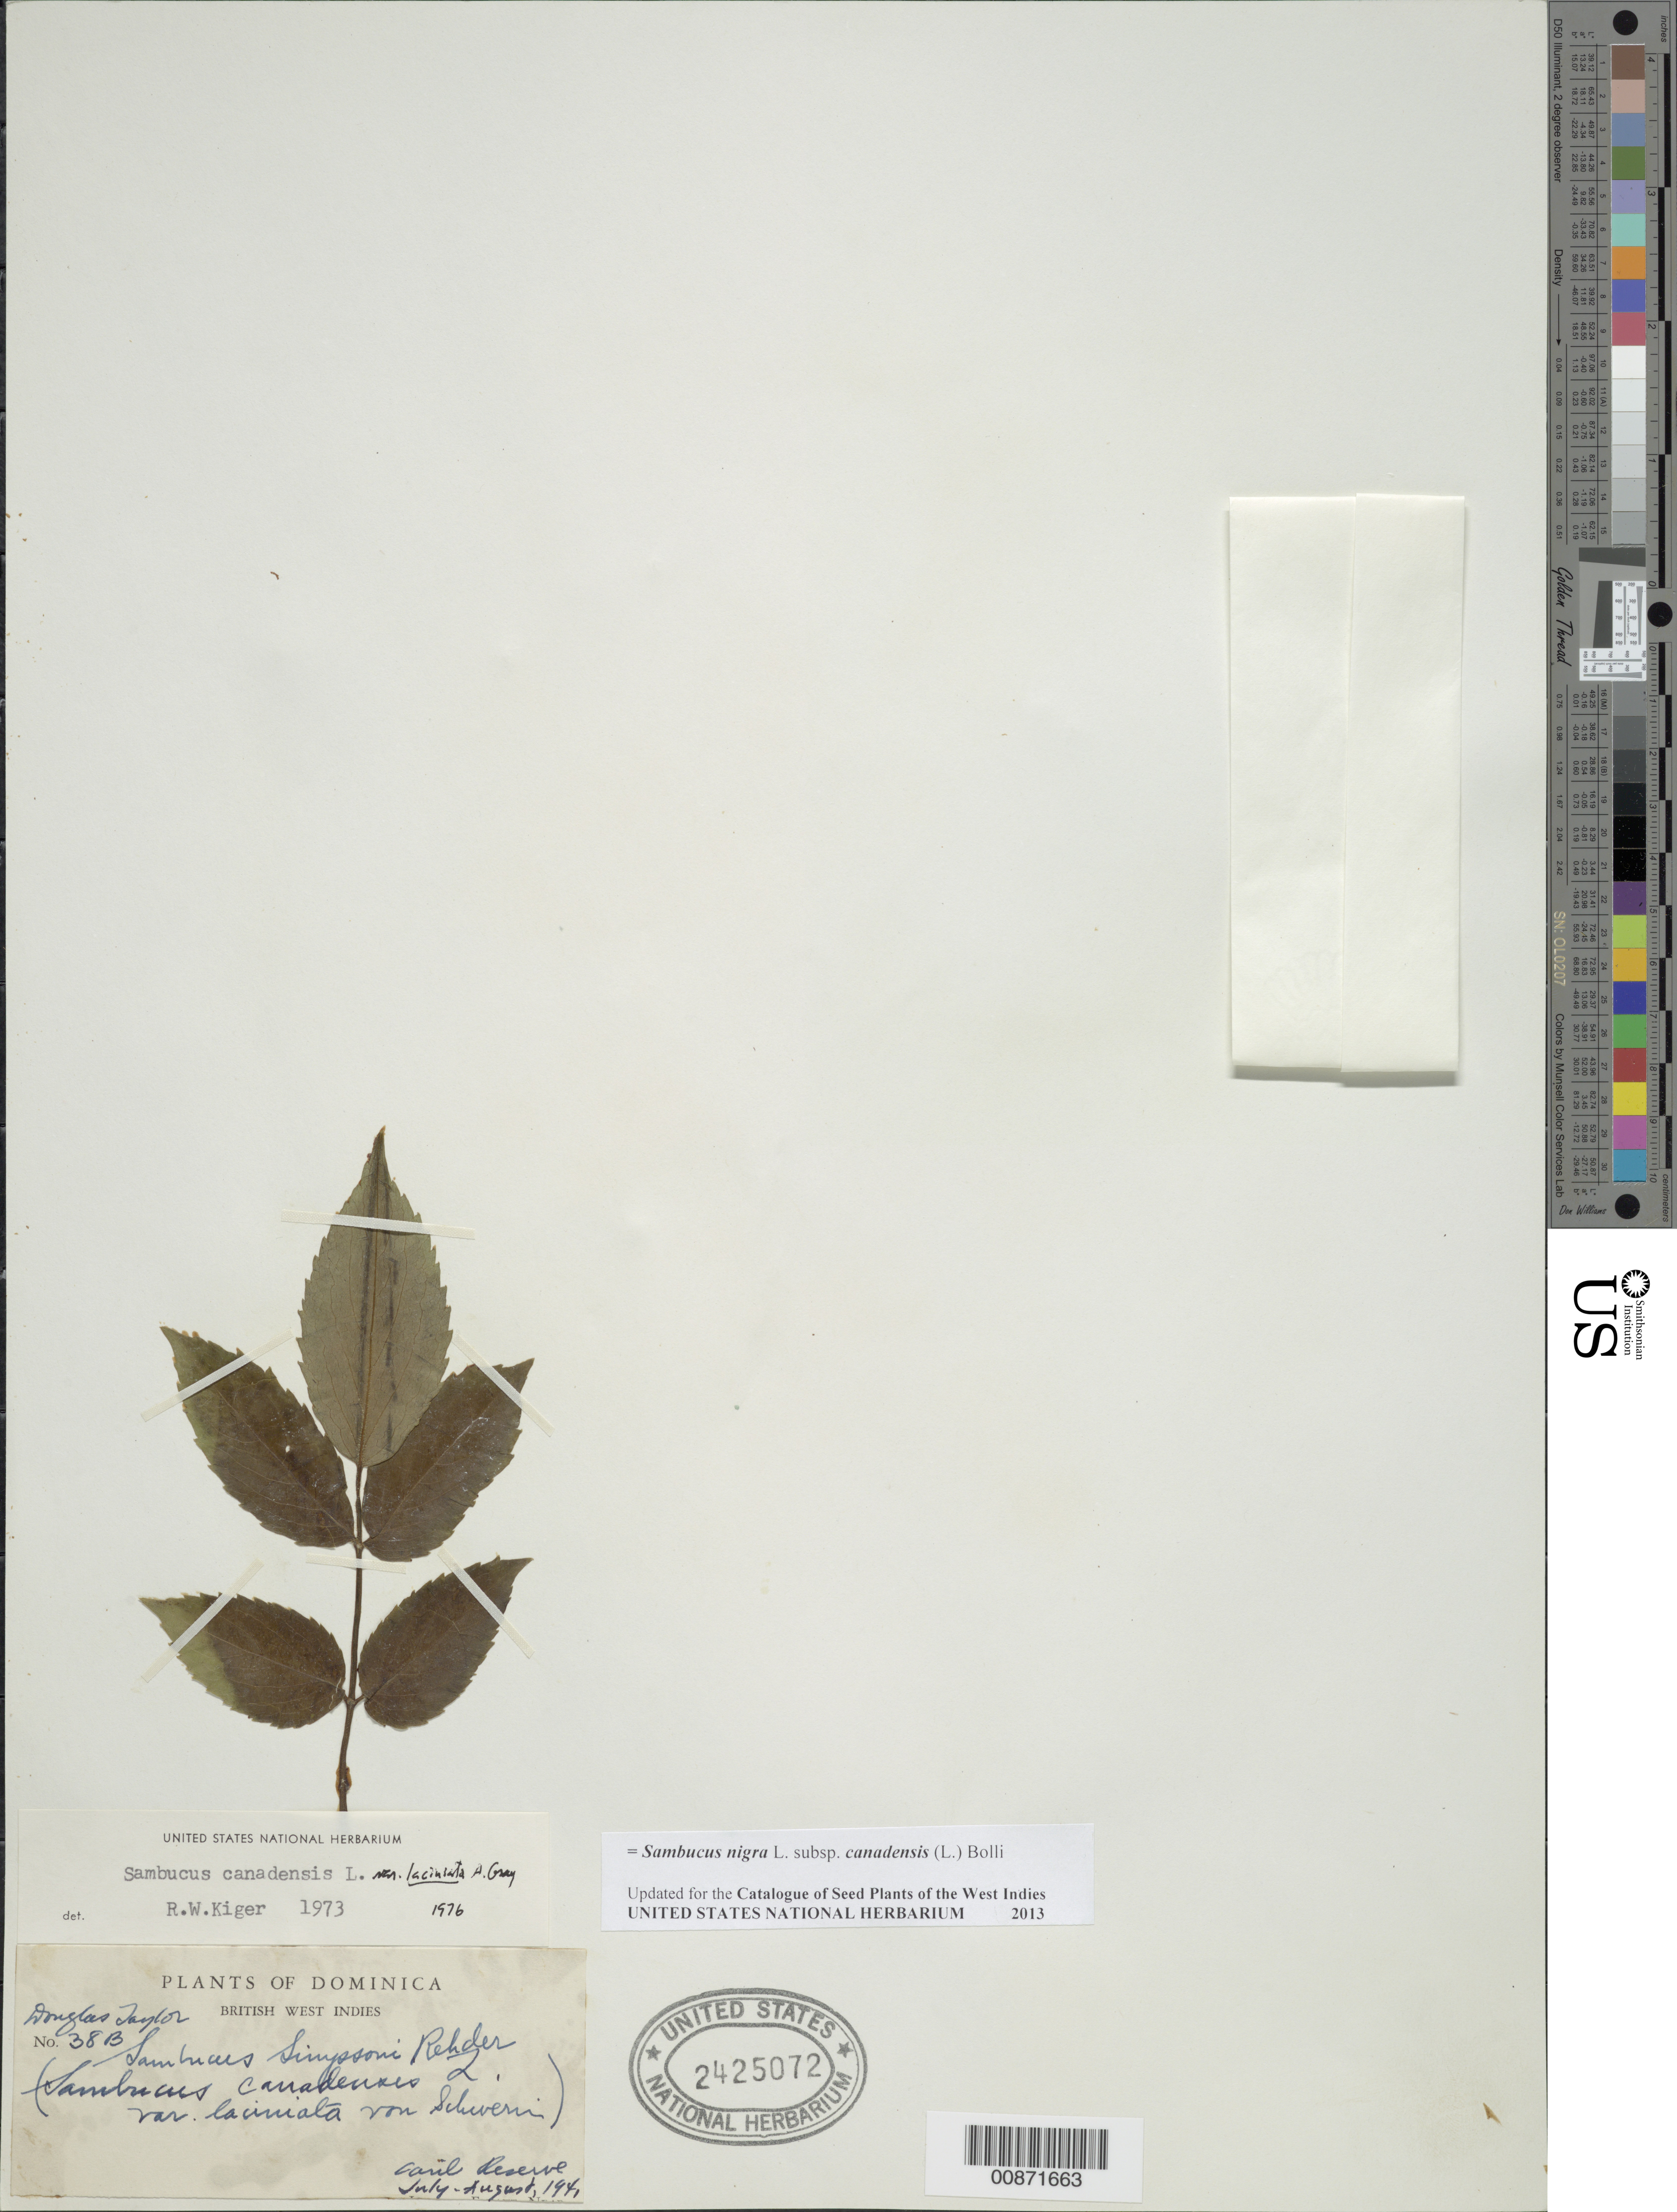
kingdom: Plantae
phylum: Tracheophyta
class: Magnoliopsida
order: Dipsacales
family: Viburnaceae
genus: Sambucus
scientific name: Sambucus nigra subsp. canadensis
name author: (L.) Bolli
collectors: D. Taylor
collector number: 38 B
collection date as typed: Jul 1941 to -- Aug 1941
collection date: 1941-07/1941-08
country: Dominica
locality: Carib Reserve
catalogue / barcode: US 2425072